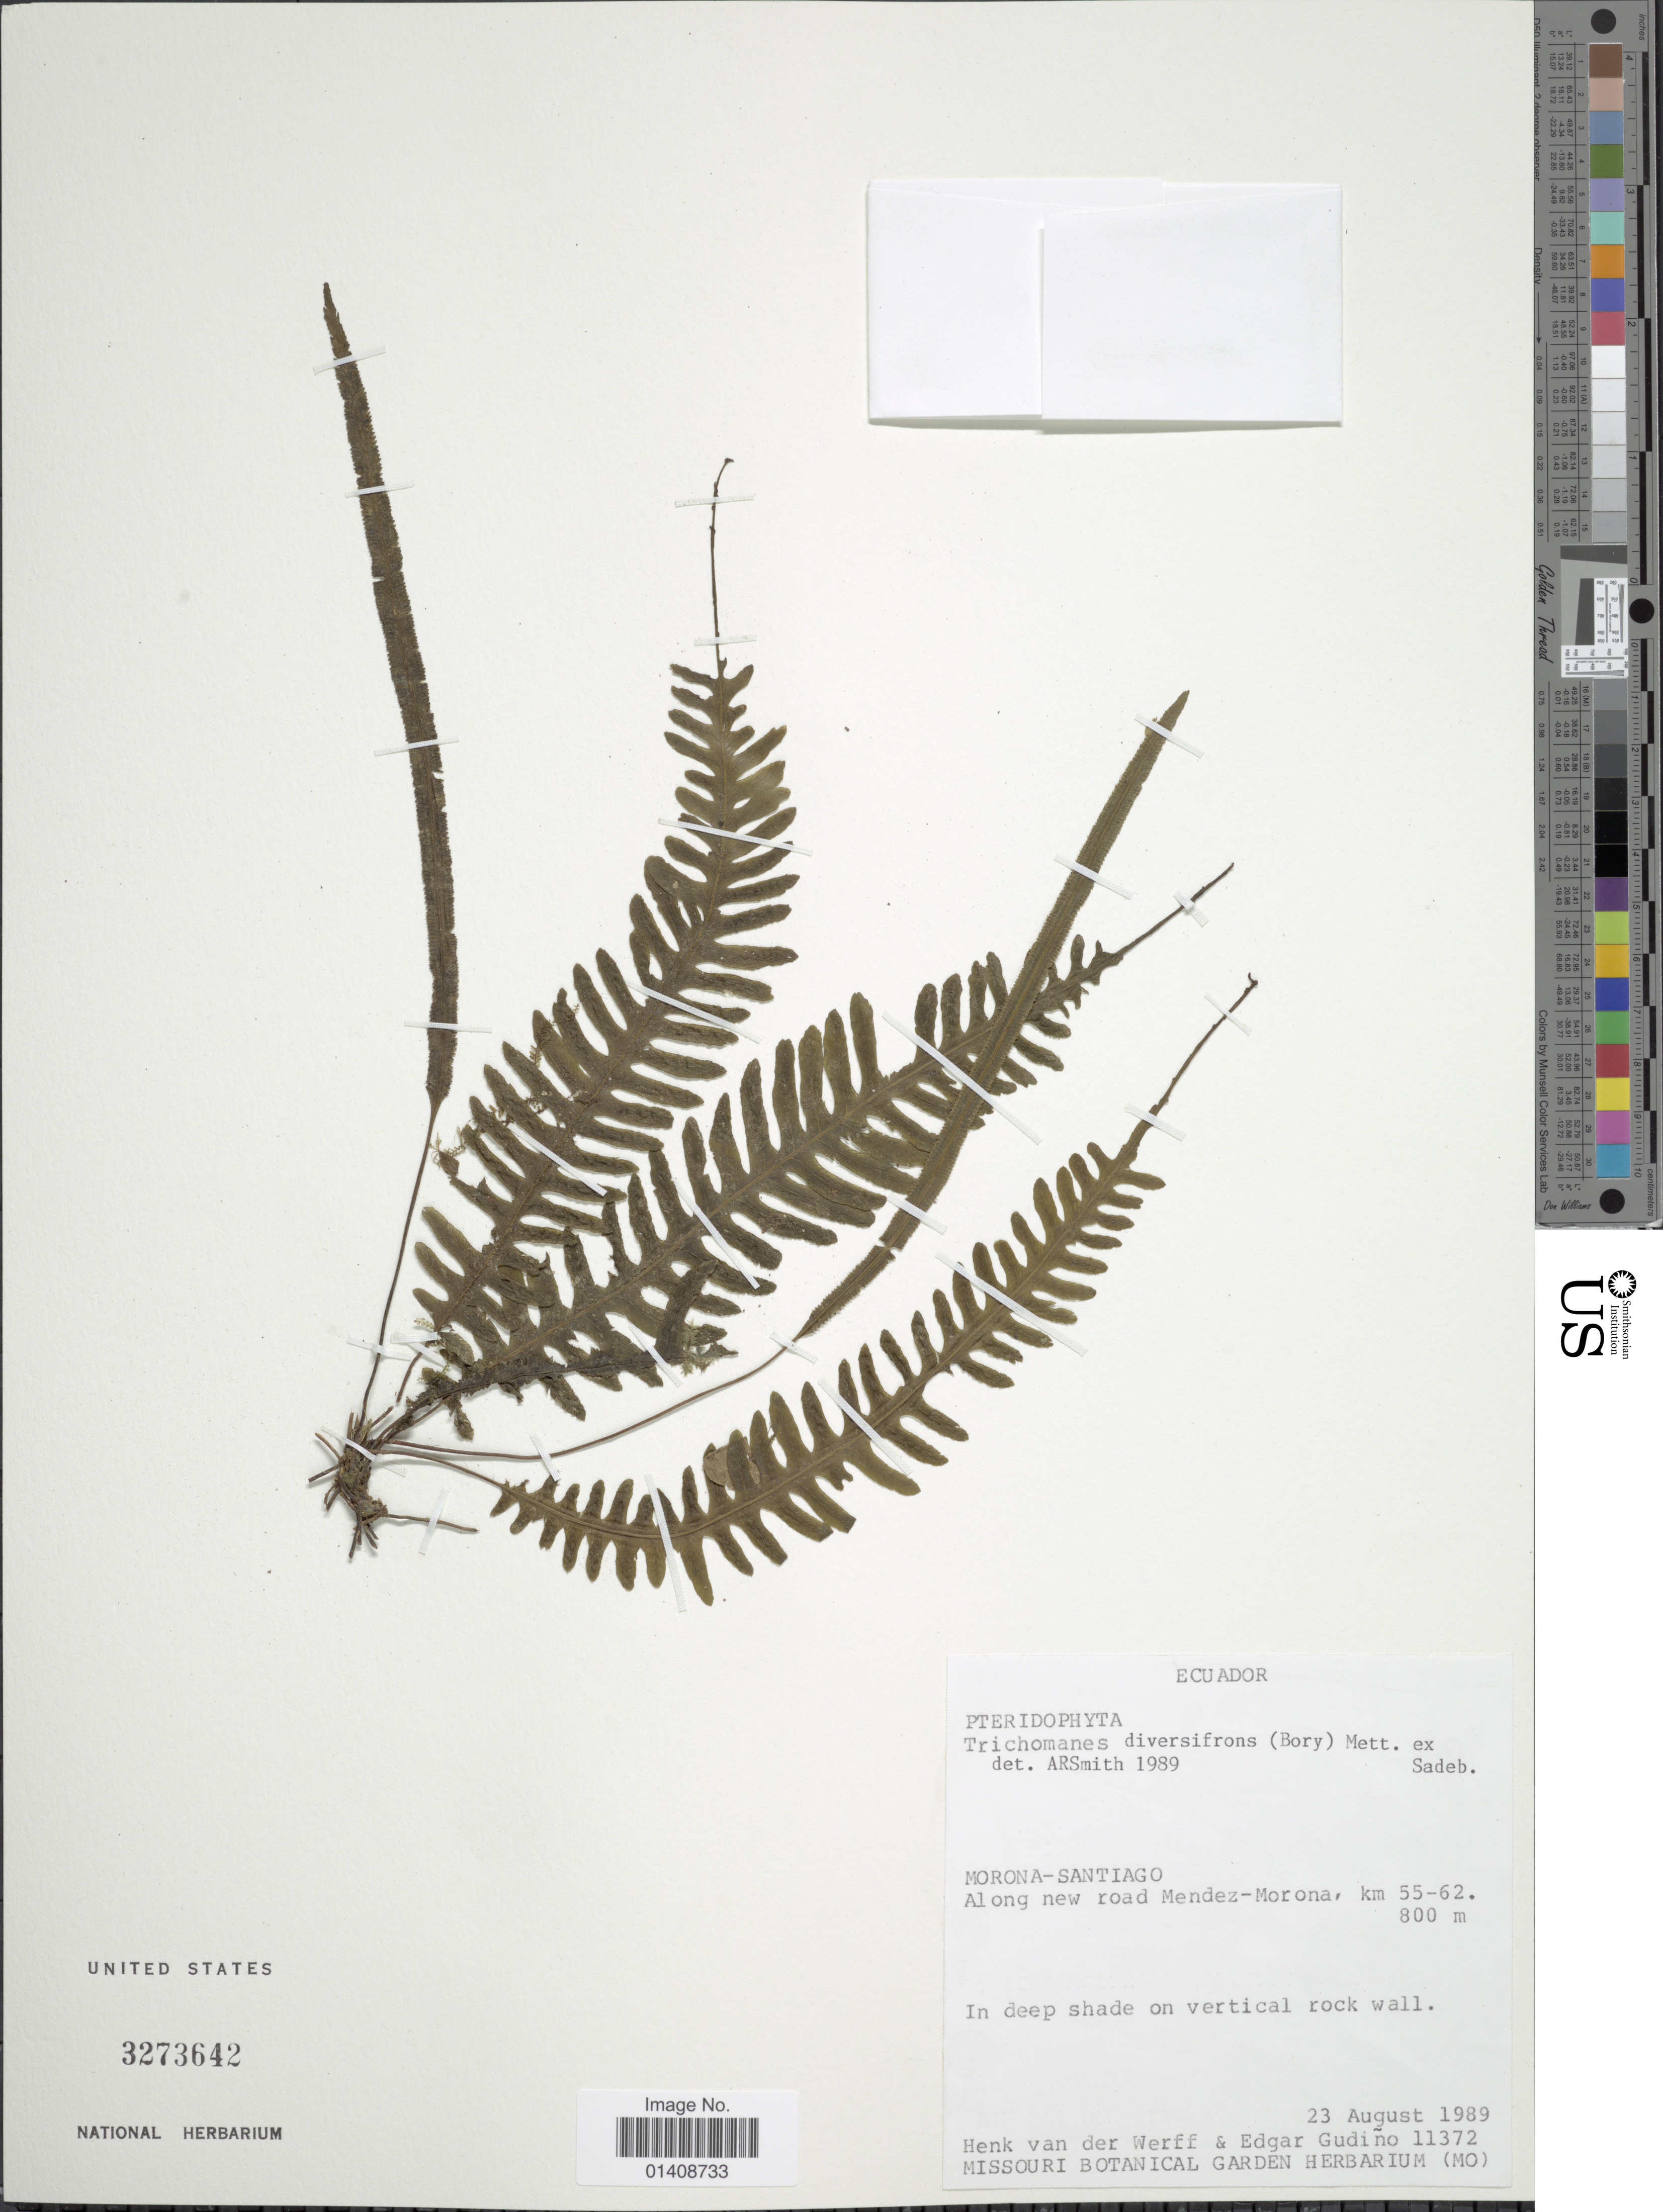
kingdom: Plantae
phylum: Tracheophyta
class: Polypodiopsida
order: Hymenophyllales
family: Hymenophyllaceae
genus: Trichomanes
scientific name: Trichomanes diversifrons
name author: (Bory) Mett. ex Sadeb.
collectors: H. van der Werff & E. Gudiño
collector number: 11372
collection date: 1989-08-23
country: Ecuador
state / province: Morona-Santiago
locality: Along new road Mendez-Morona, km 55-62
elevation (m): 800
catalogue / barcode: US 3273642